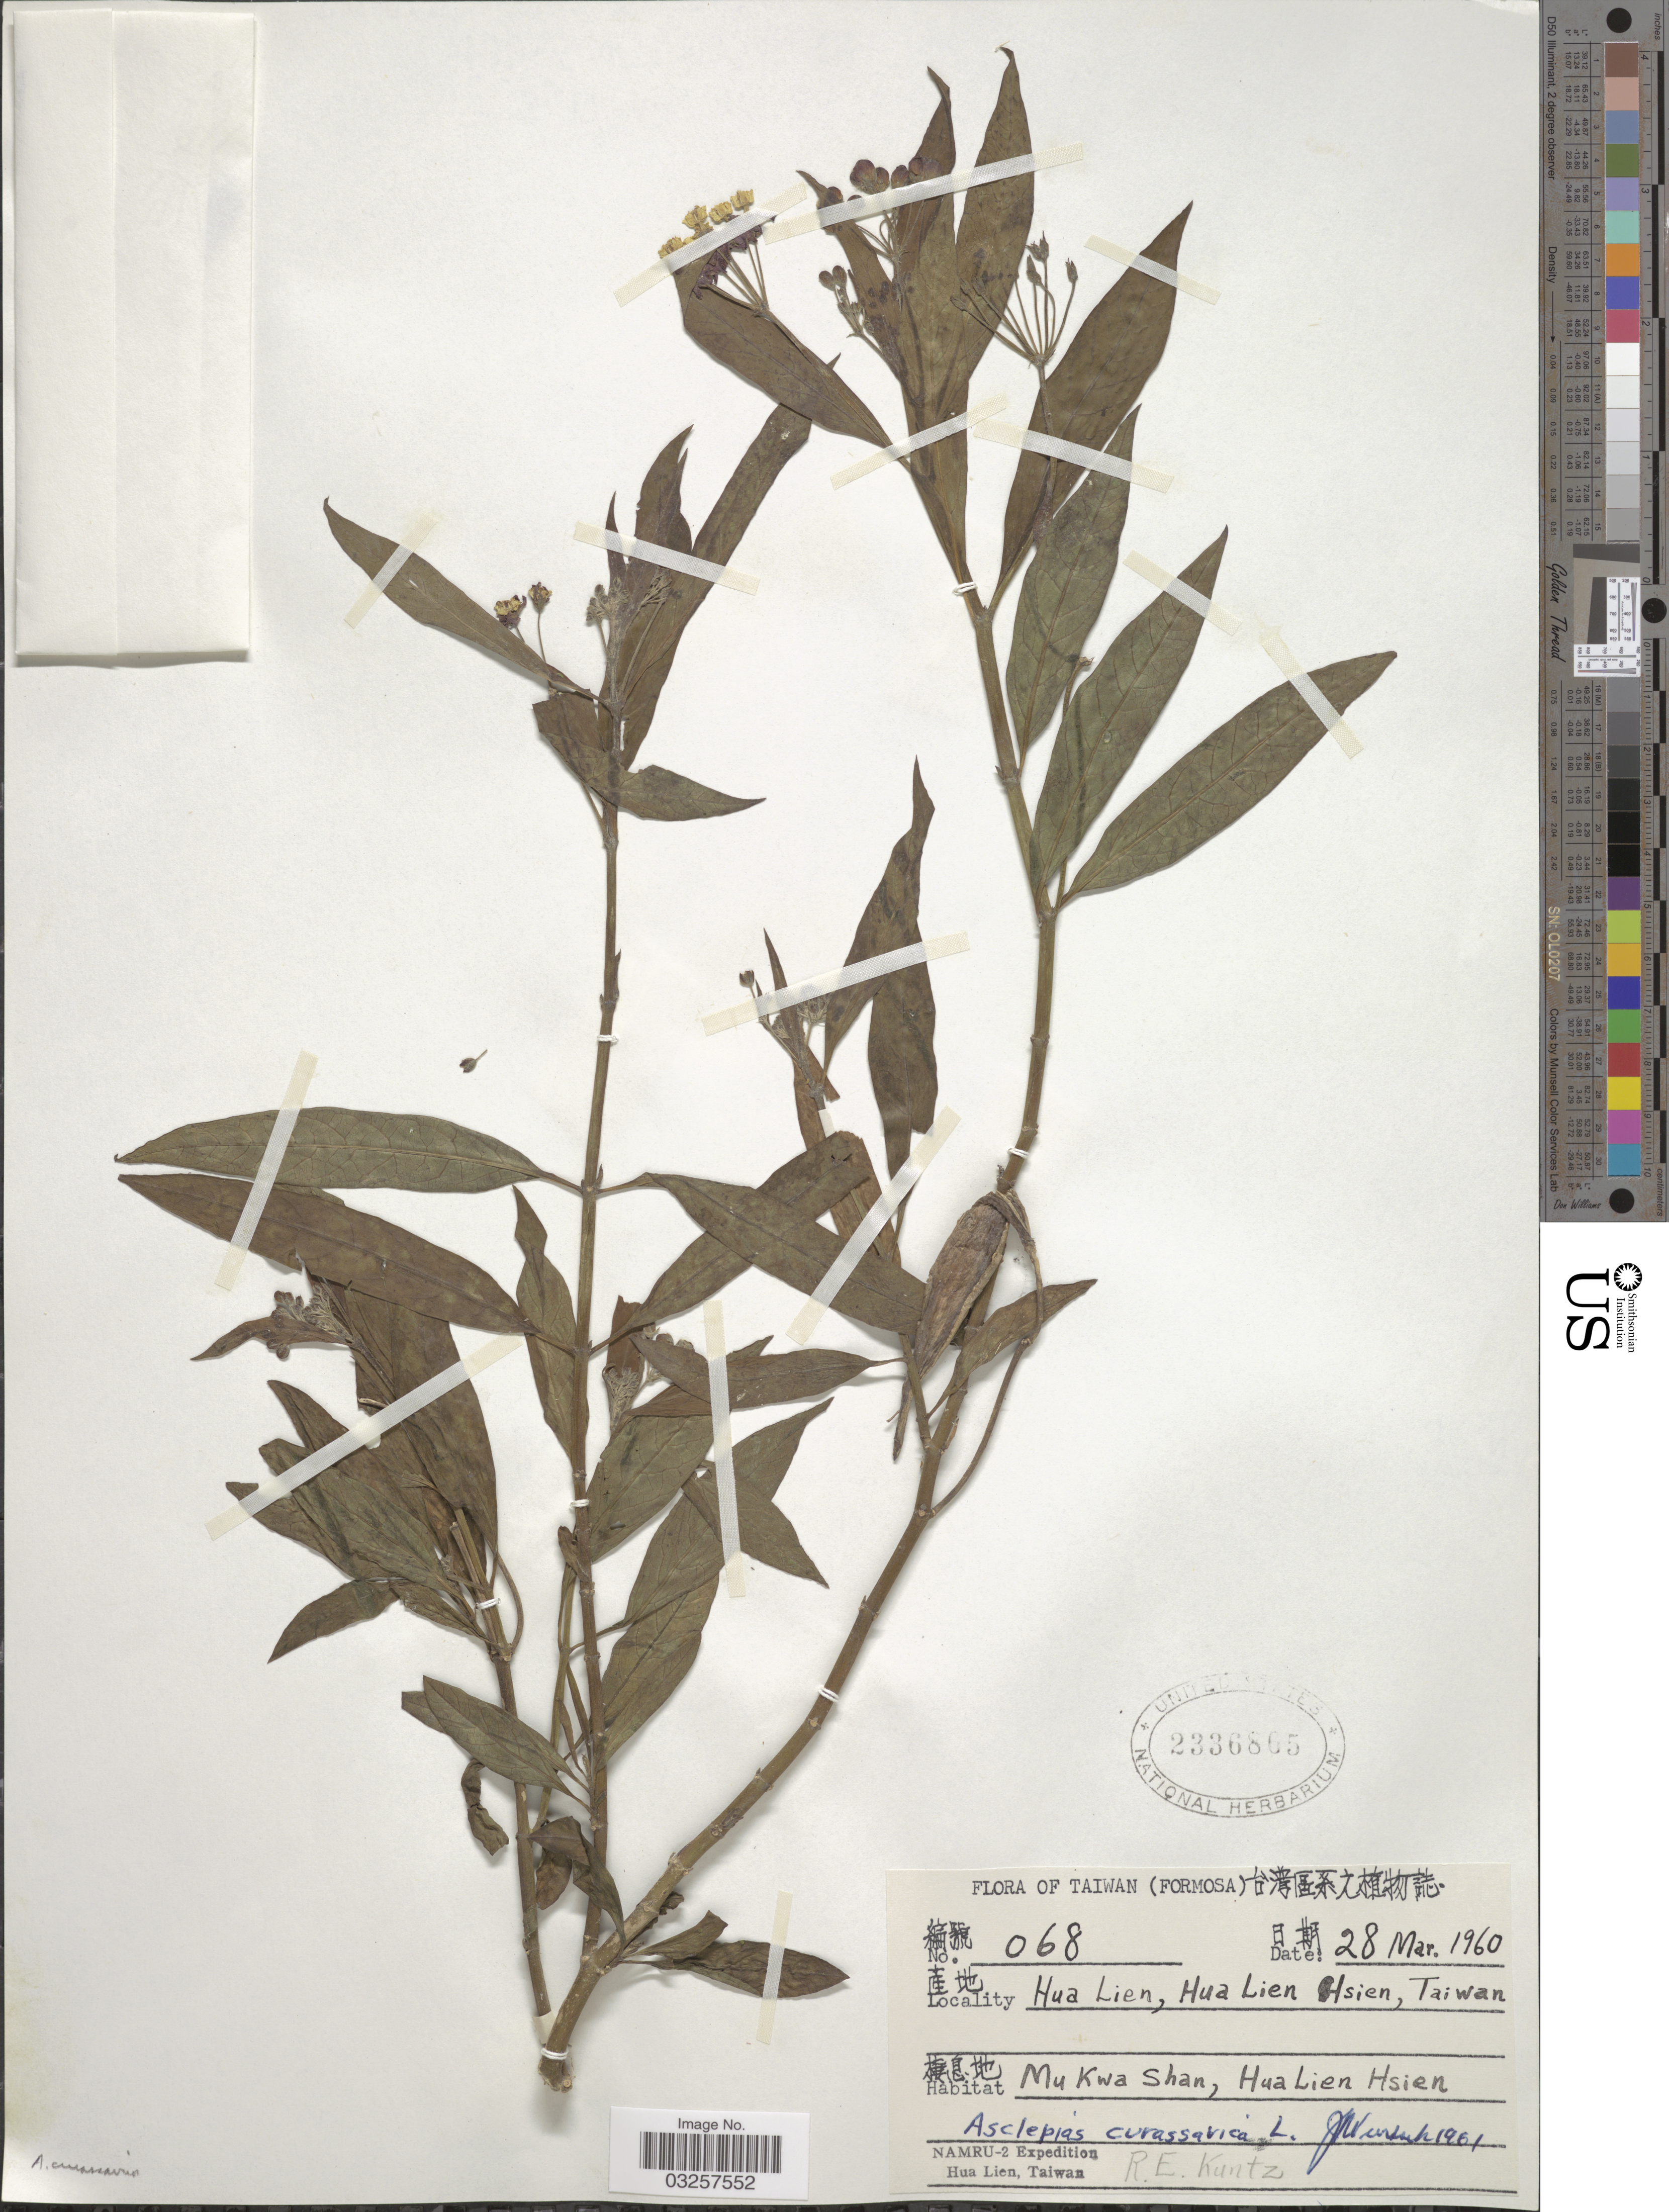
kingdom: Plantae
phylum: Tracheophyta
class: Magnoliopsida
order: Gentianales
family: Apocynaceae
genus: Asclepias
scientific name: Asclepias curassavica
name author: L.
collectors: R. E. Kuntz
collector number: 068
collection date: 1960-03-28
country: Taiwan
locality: Hua Lien, Hua Lien Hsien. Mu Kwa Shan, Hua Lien Hsien.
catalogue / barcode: US 2336865